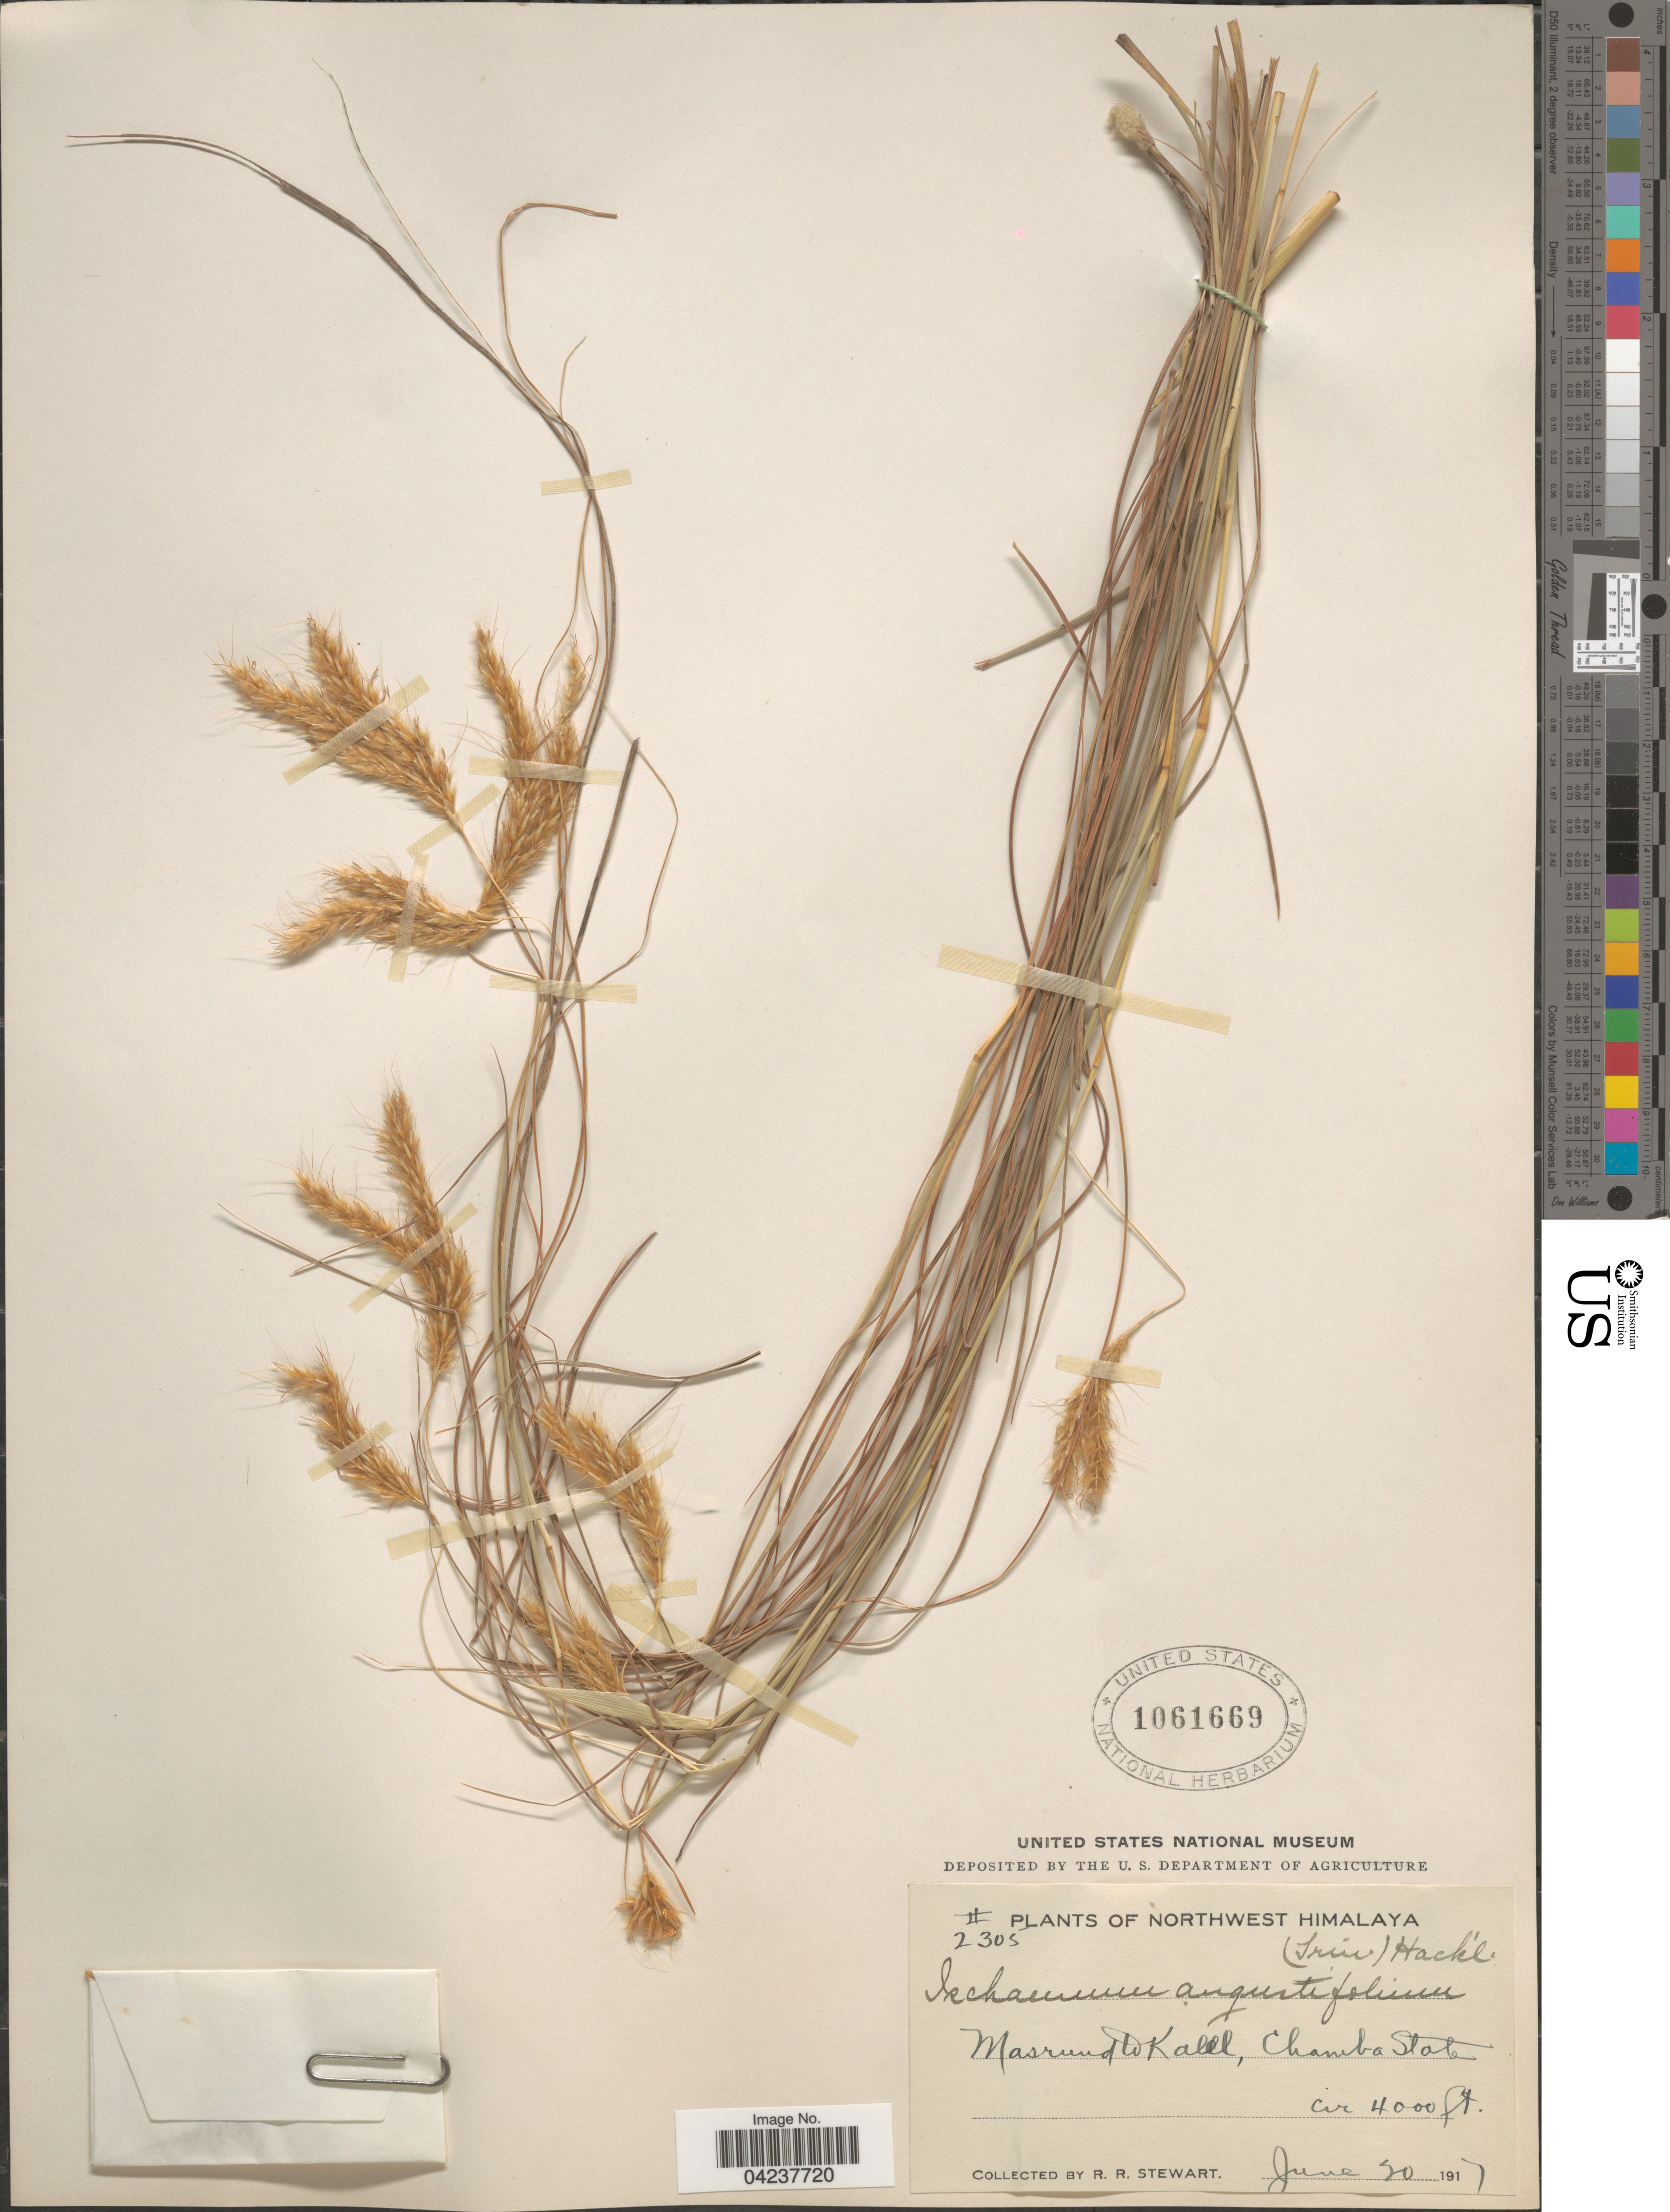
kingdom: Plantae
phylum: Tracheophyta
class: Liliopsida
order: Poales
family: Poaceae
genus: Eulaliopsis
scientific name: Eulaliopsis binata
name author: (Retz.) C. E. Hubb.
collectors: R. Stewart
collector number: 2305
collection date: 1917-06-20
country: India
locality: Northwest Himalaya. Masrund to Kalel, Chamba State.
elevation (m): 1219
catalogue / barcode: US 1061669